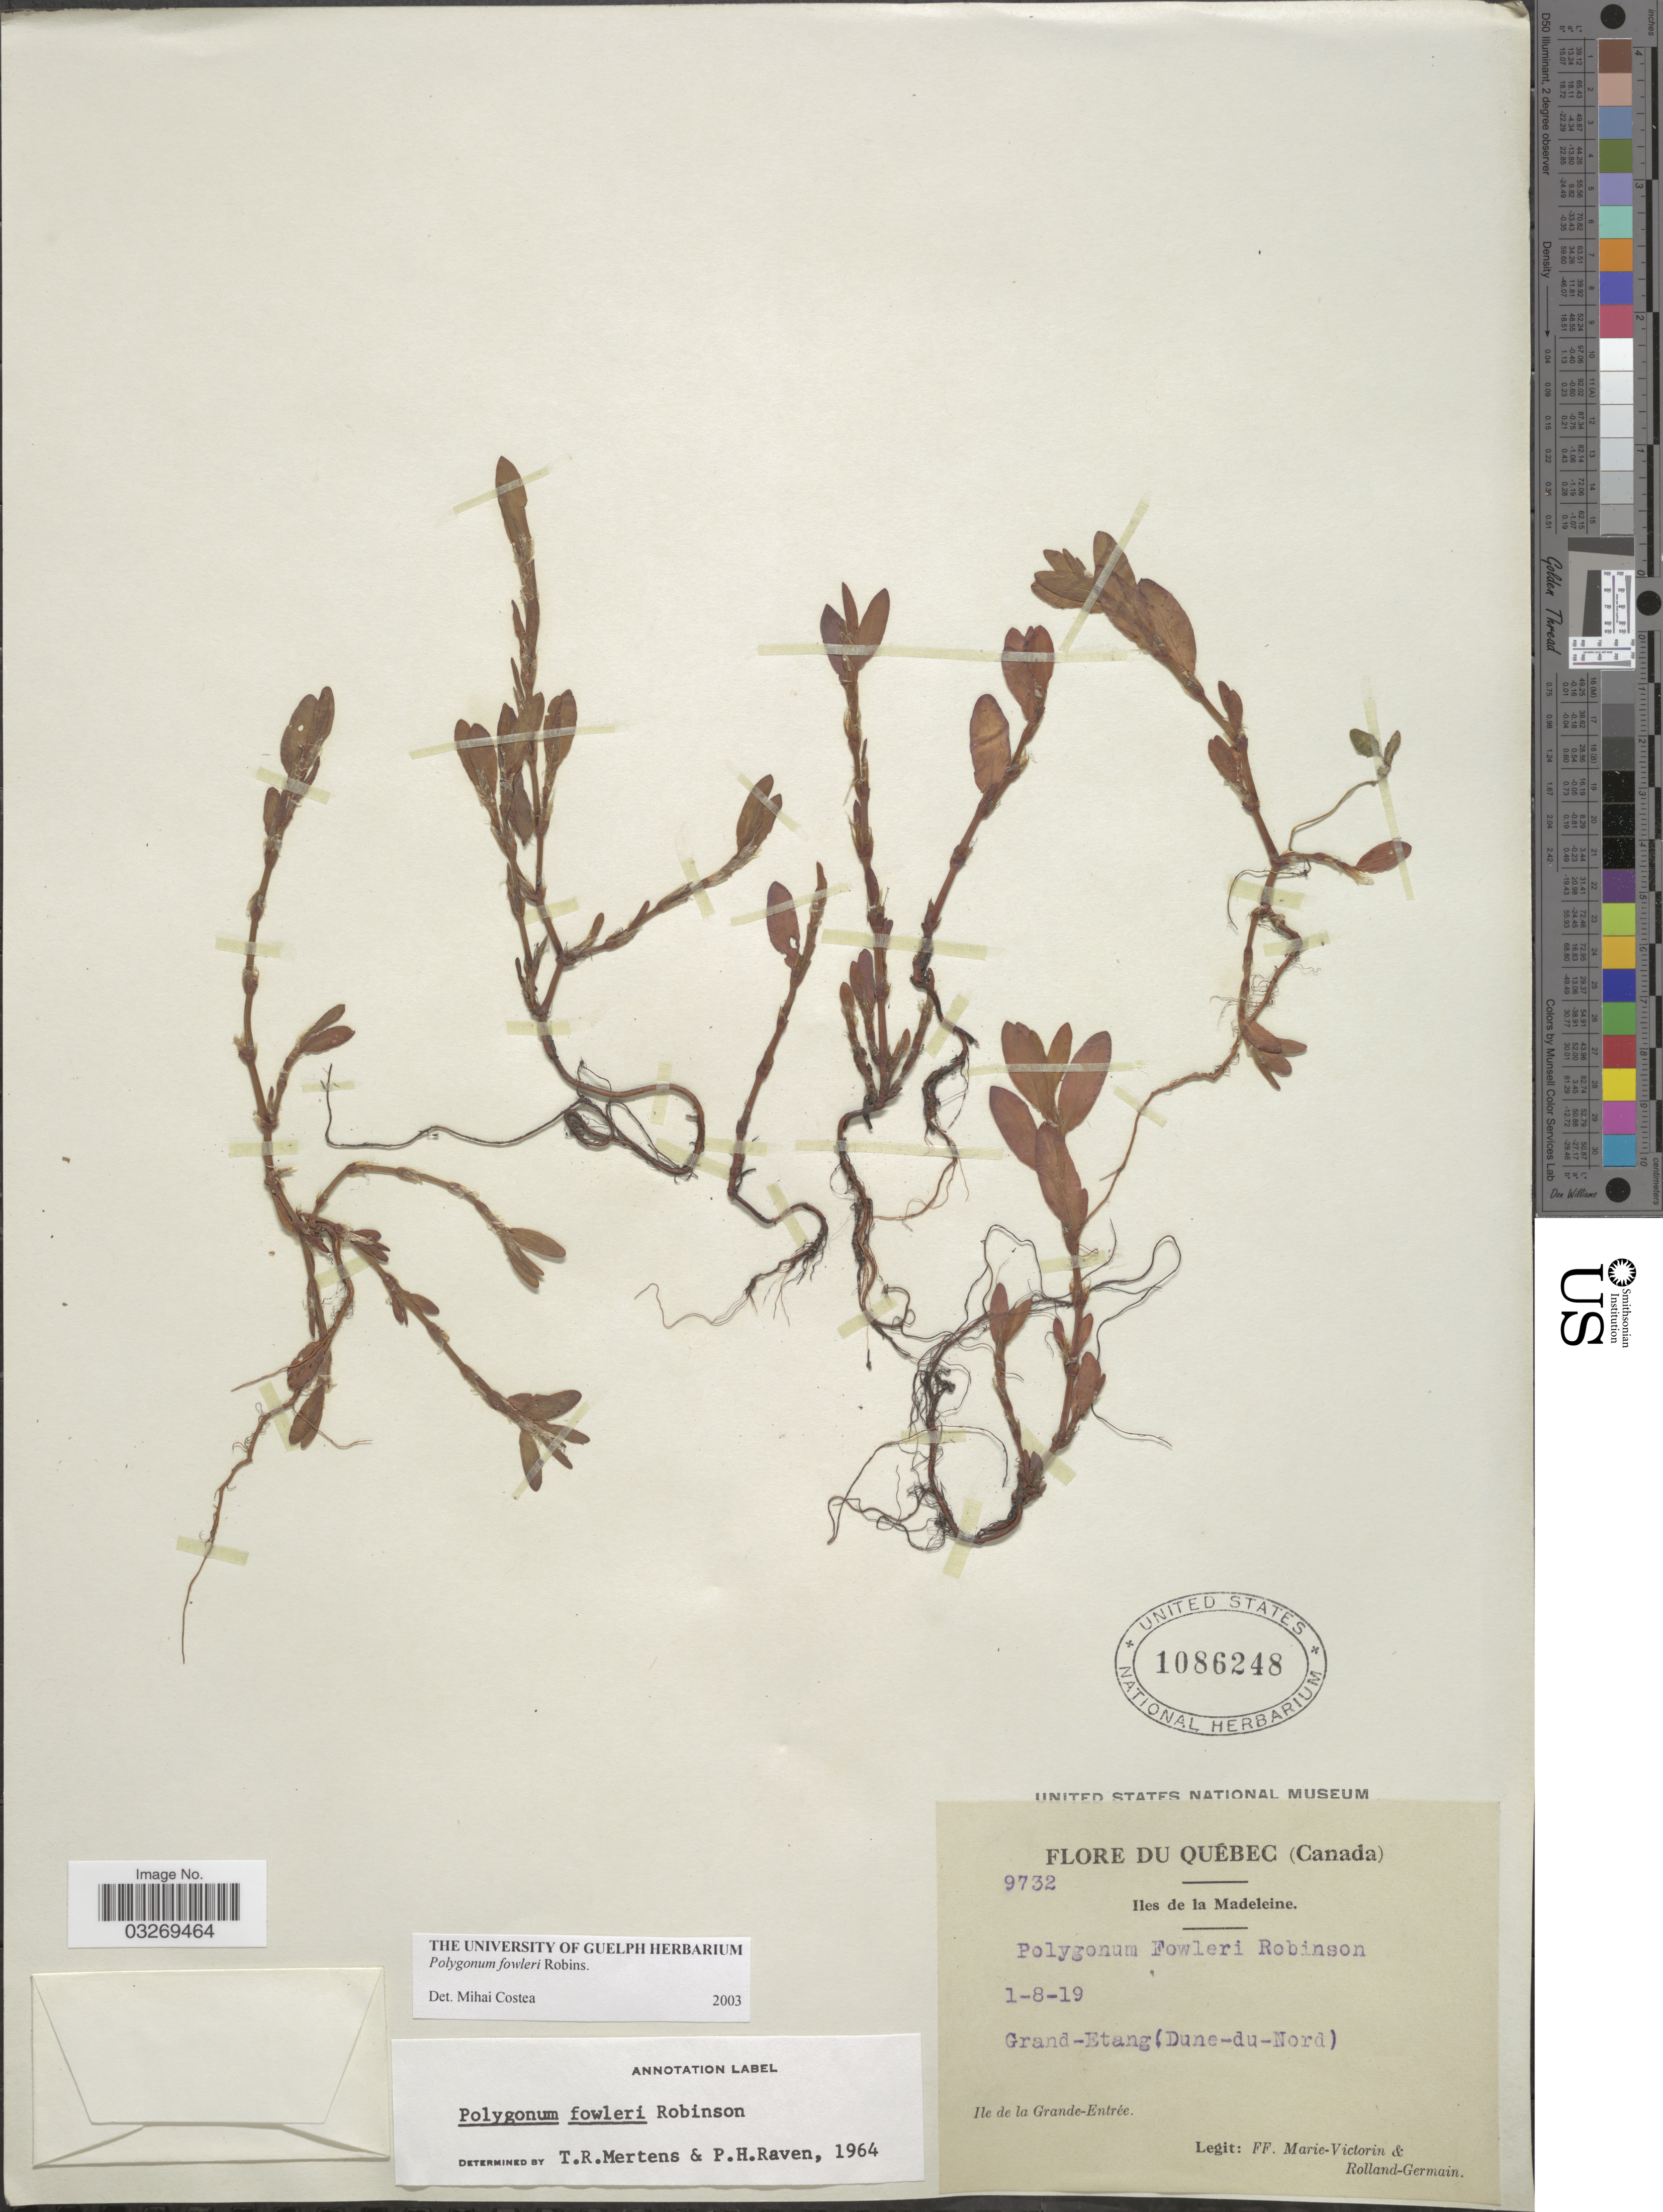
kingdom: Plantae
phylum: Tracheophyta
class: Magnoliopsida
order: Caryophyllales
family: Polygonaceae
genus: Polygonum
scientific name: Polygonum fowleri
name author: B.L. Rob.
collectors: F. Marie-Victorin & Rolland-Germain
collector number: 9732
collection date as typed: Transcribed d/m/y: 1/8/19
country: Canada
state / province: Quebec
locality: Iles de la Madeleine. Grand-Etang (Dune-du-Nord), Ile de la Grande-Entrée.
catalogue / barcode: US 1086248